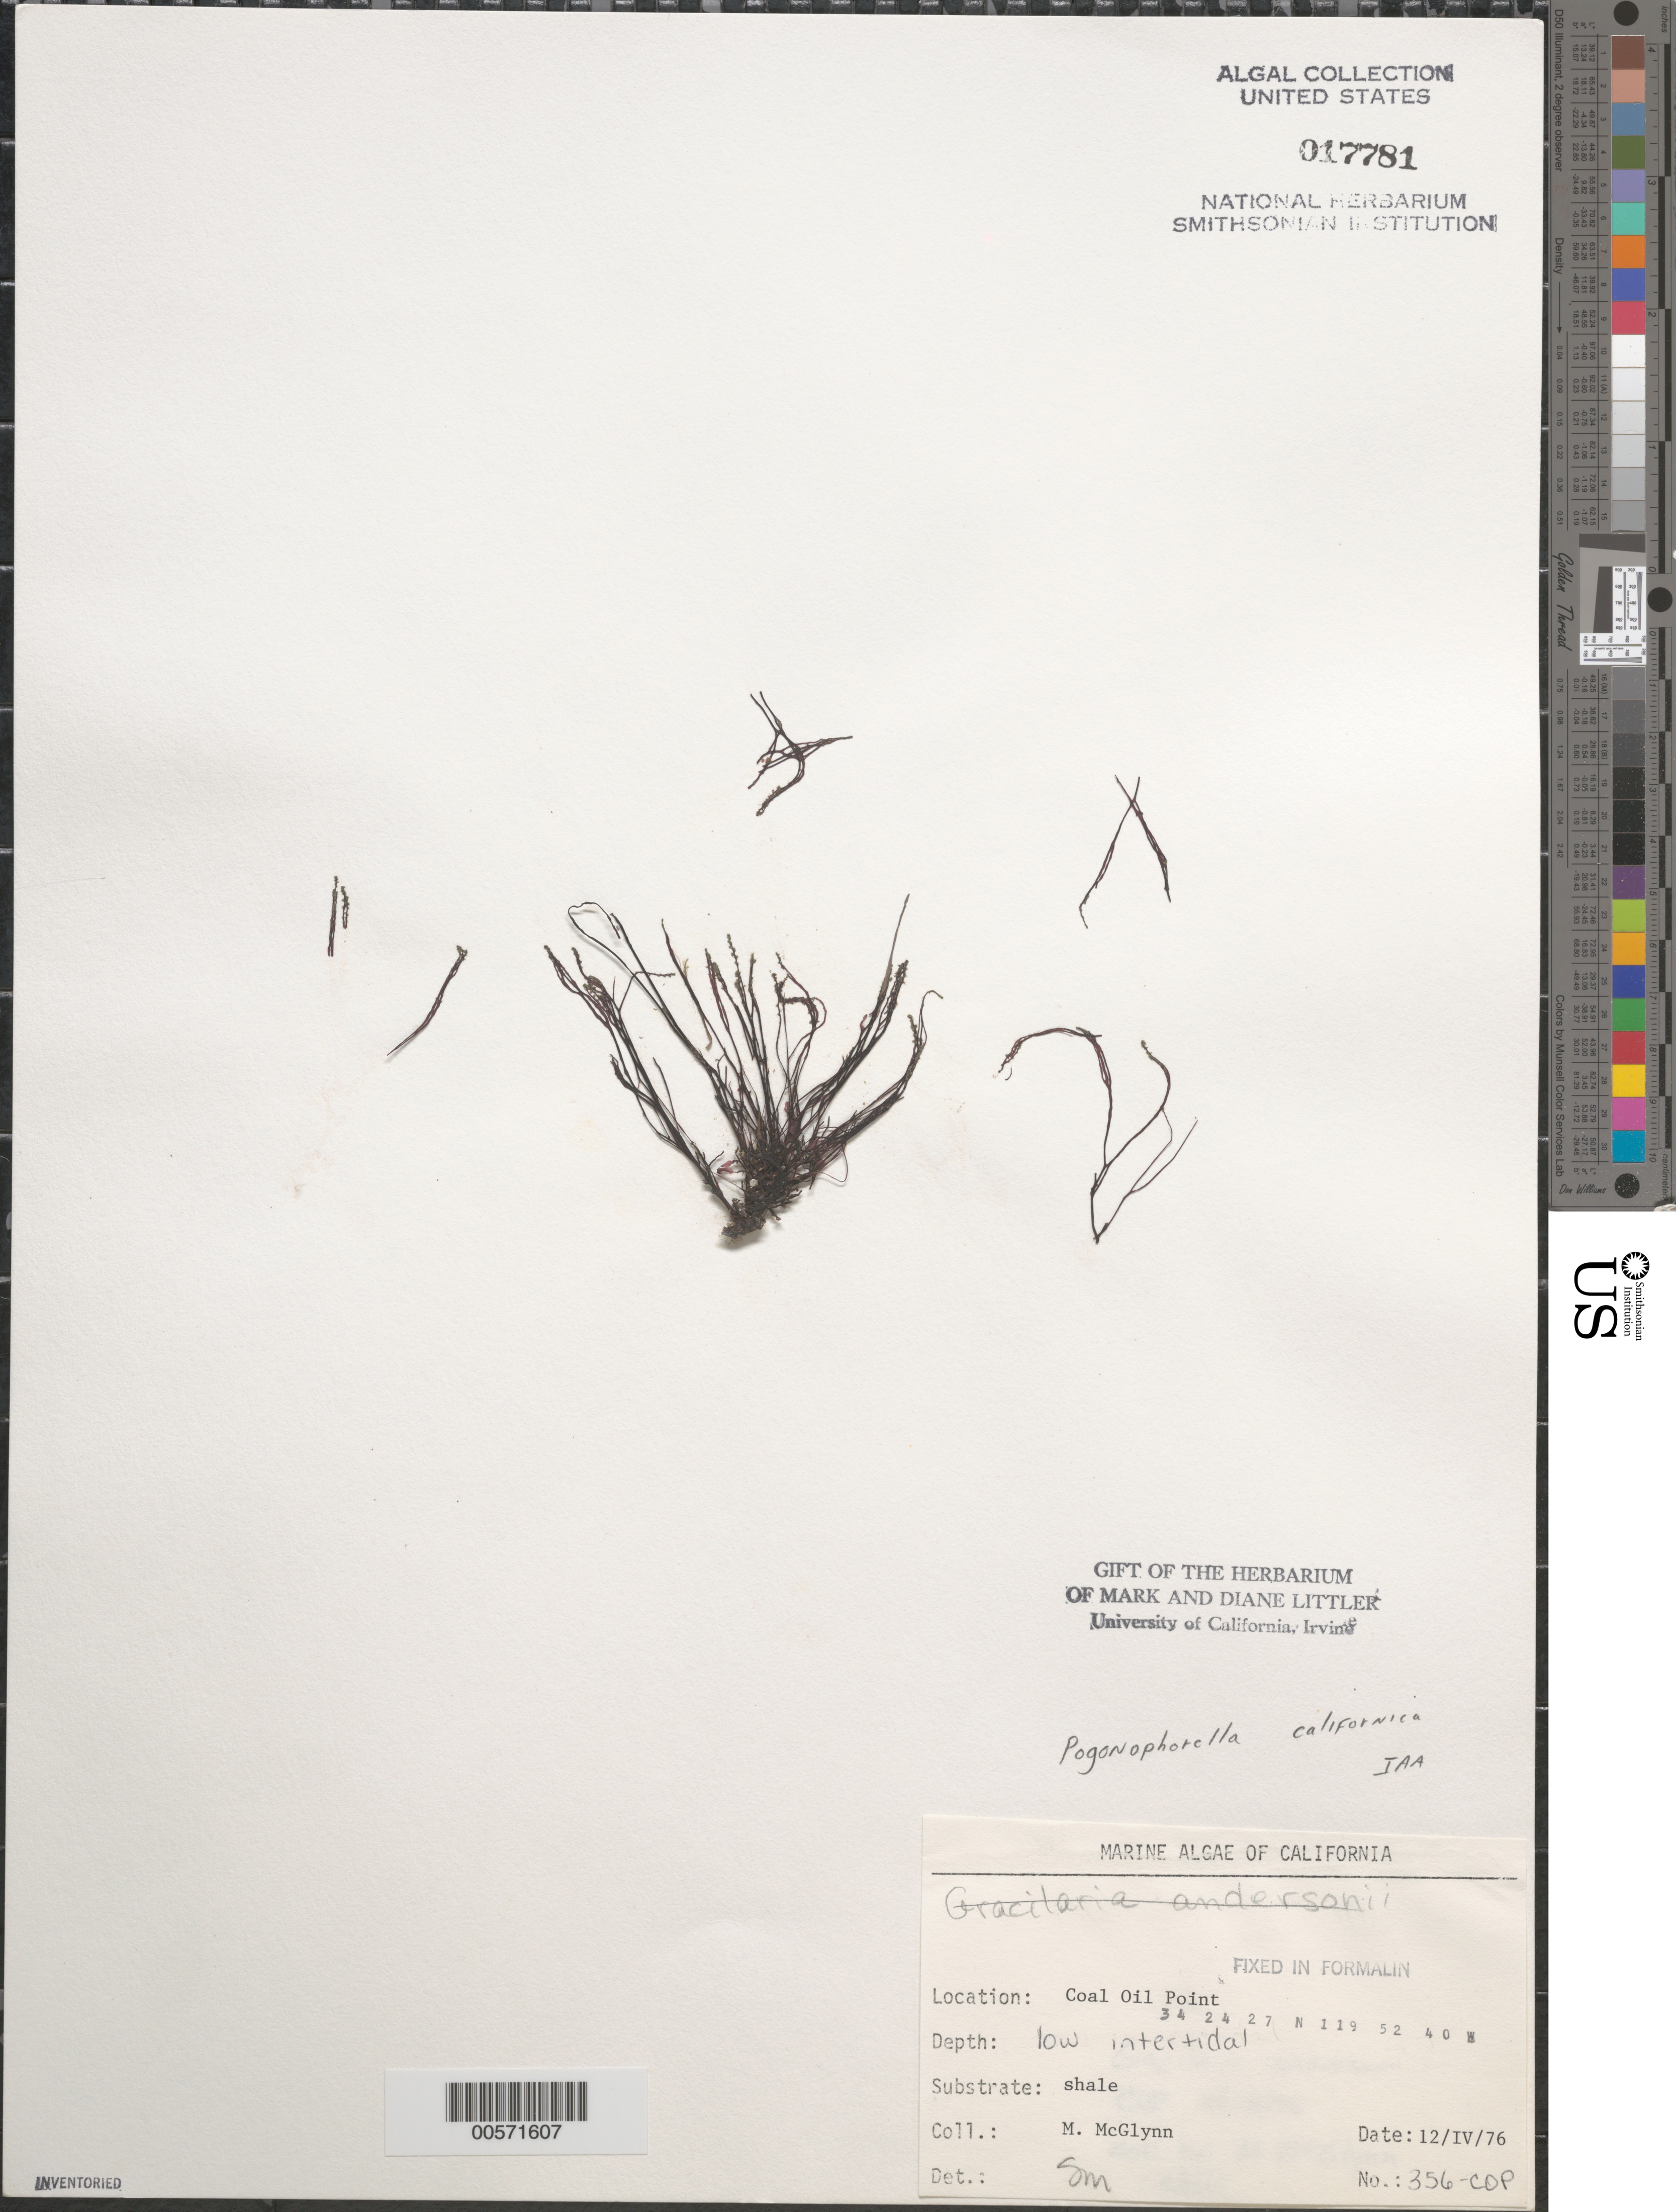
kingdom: Plantae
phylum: Rhodophyta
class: Florideophyceae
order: Ceramiales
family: Dasyaceae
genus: Pogonophorella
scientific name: Pogonophorella californica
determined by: Abbott, Isabella A.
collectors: M. McGlynn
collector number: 356-cop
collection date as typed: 12 Apr 1976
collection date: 1976-04-12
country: United States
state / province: California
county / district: Santa Barbara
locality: Coal Oil Point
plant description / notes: BLM-SOCALBIGHT Rocky Intertidal Survey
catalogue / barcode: US 17781